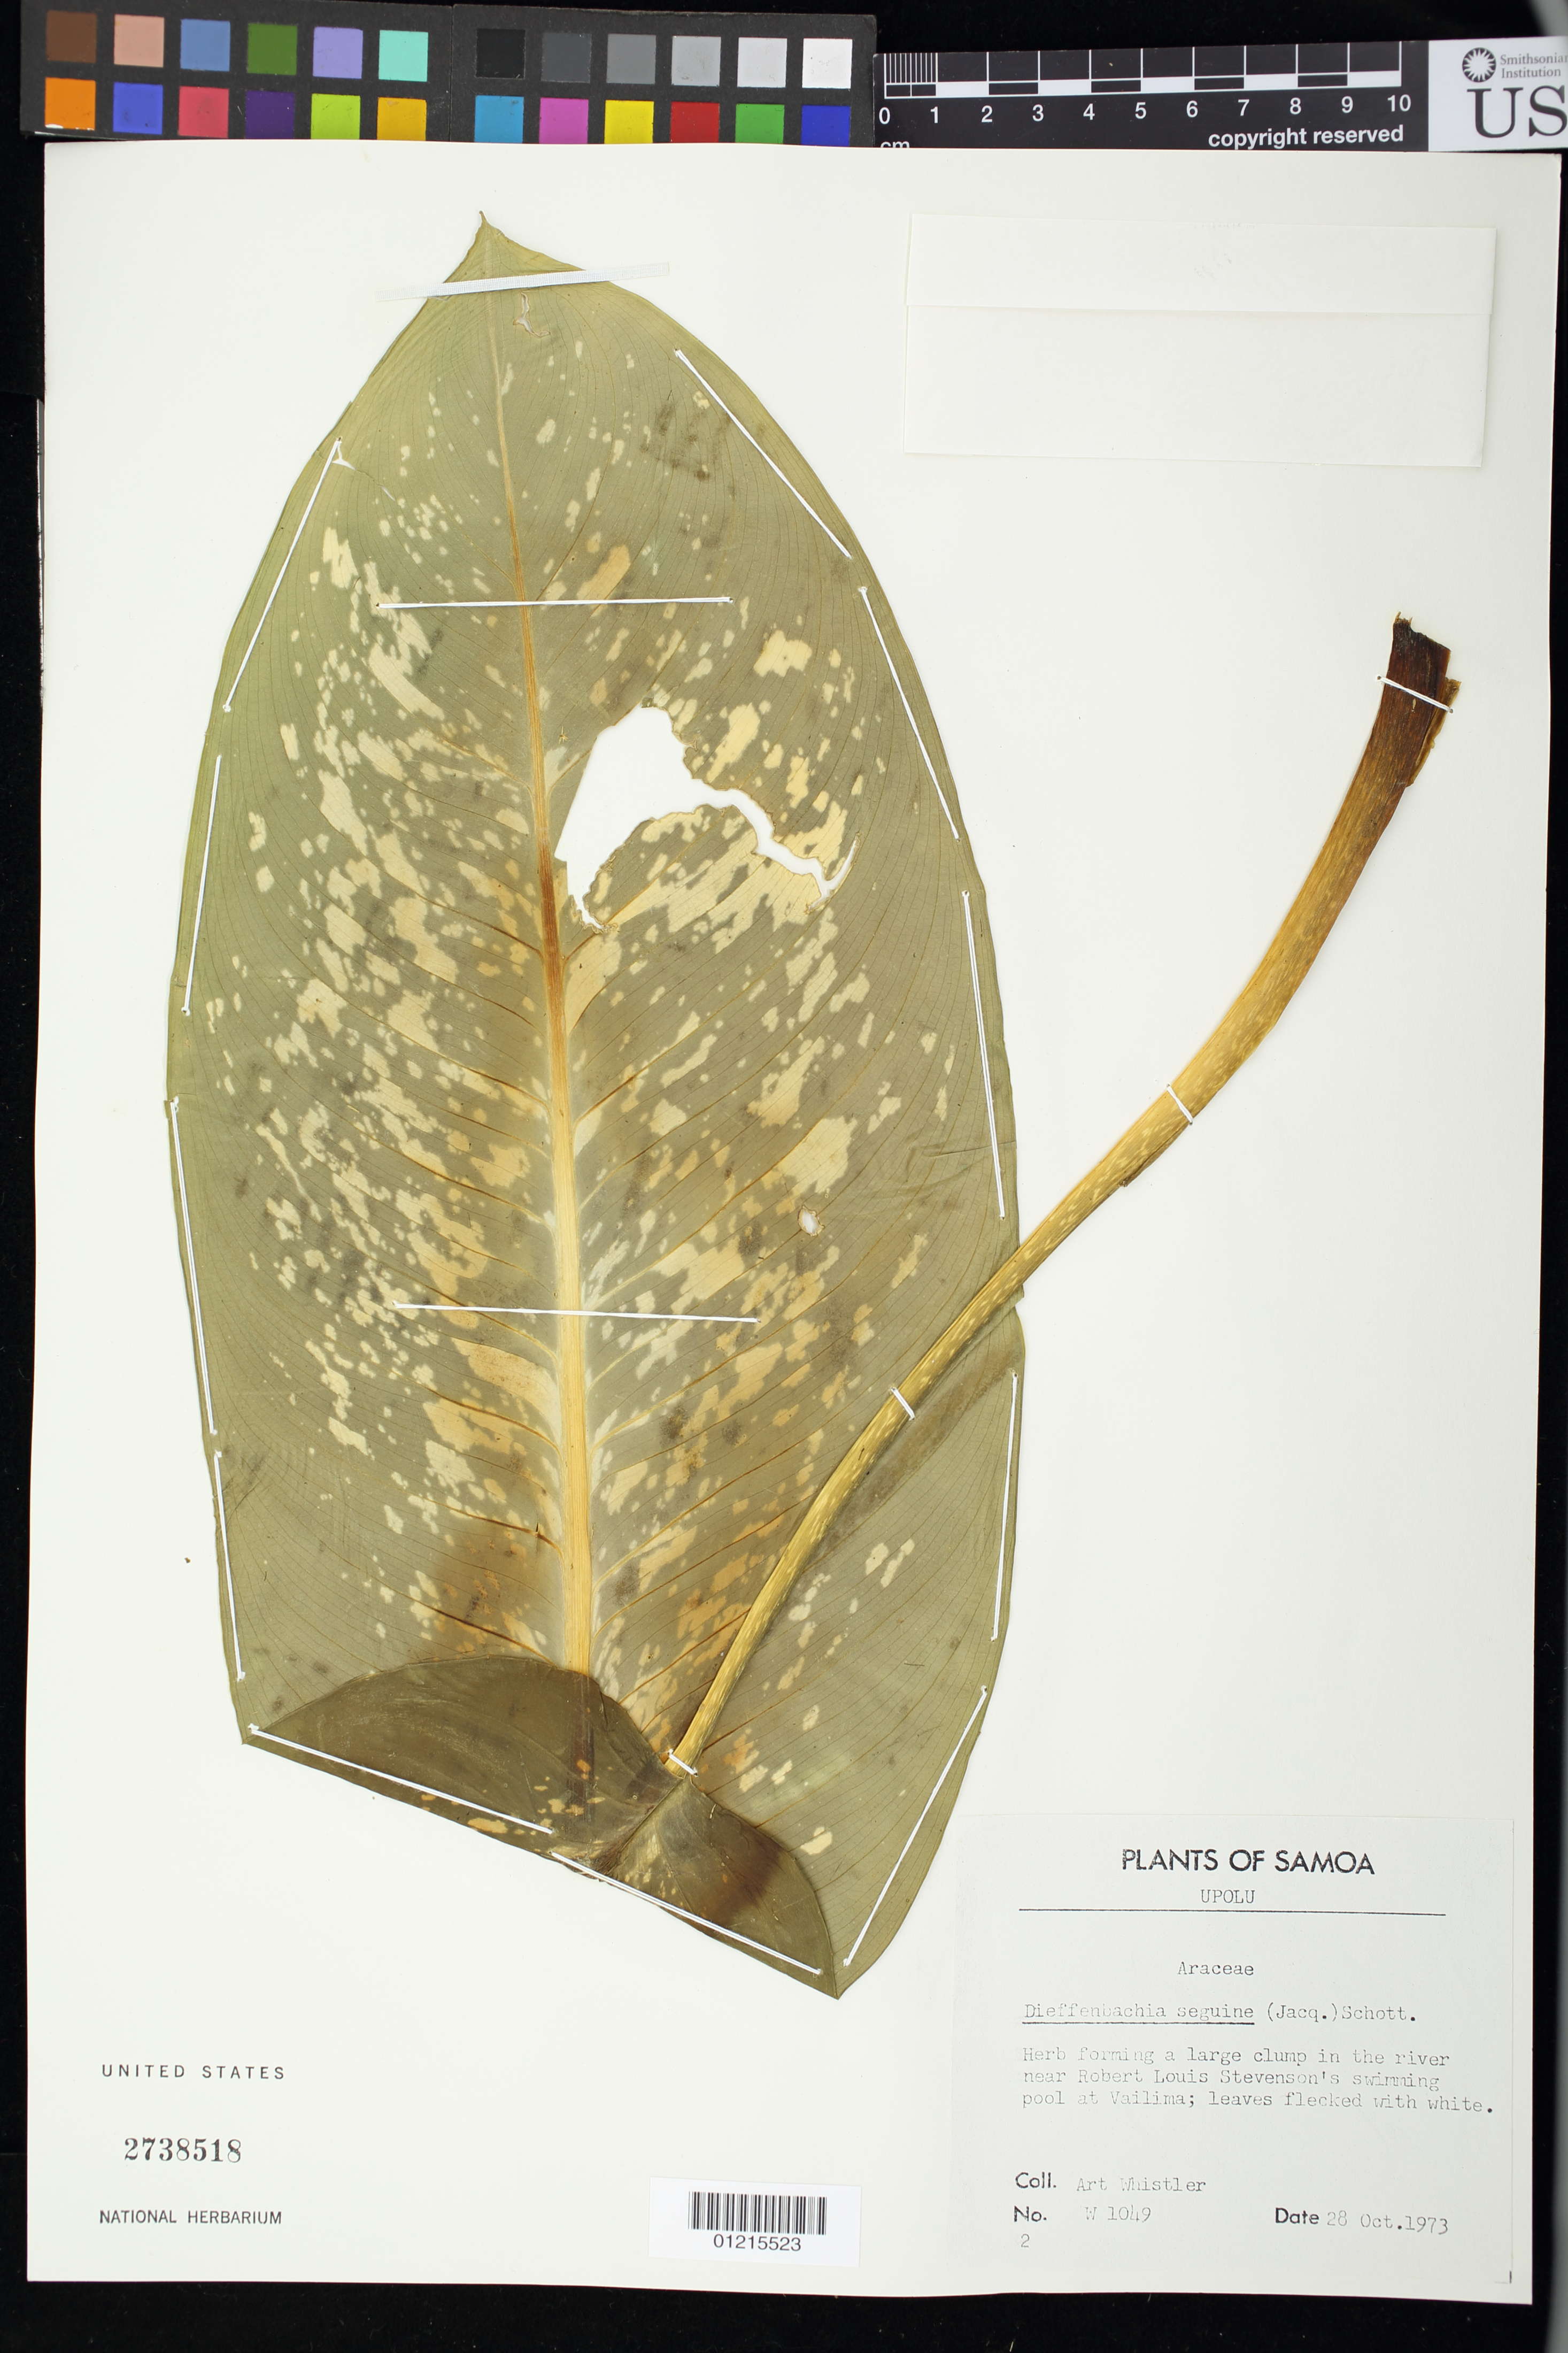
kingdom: Plantae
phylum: Tracheophyta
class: Liliopsida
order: Alismatales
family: Araceae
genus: Dieffenbachia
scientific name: Dieffenbachia seguine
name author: (Jacq.) Schott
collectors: A. Whistler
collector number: W 1049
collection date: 1973-10-28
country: Samoa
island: Upolu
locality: Near Robert Louis Stevenson's swimming pool at Vailima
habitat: In the river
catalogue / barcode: US 2738518